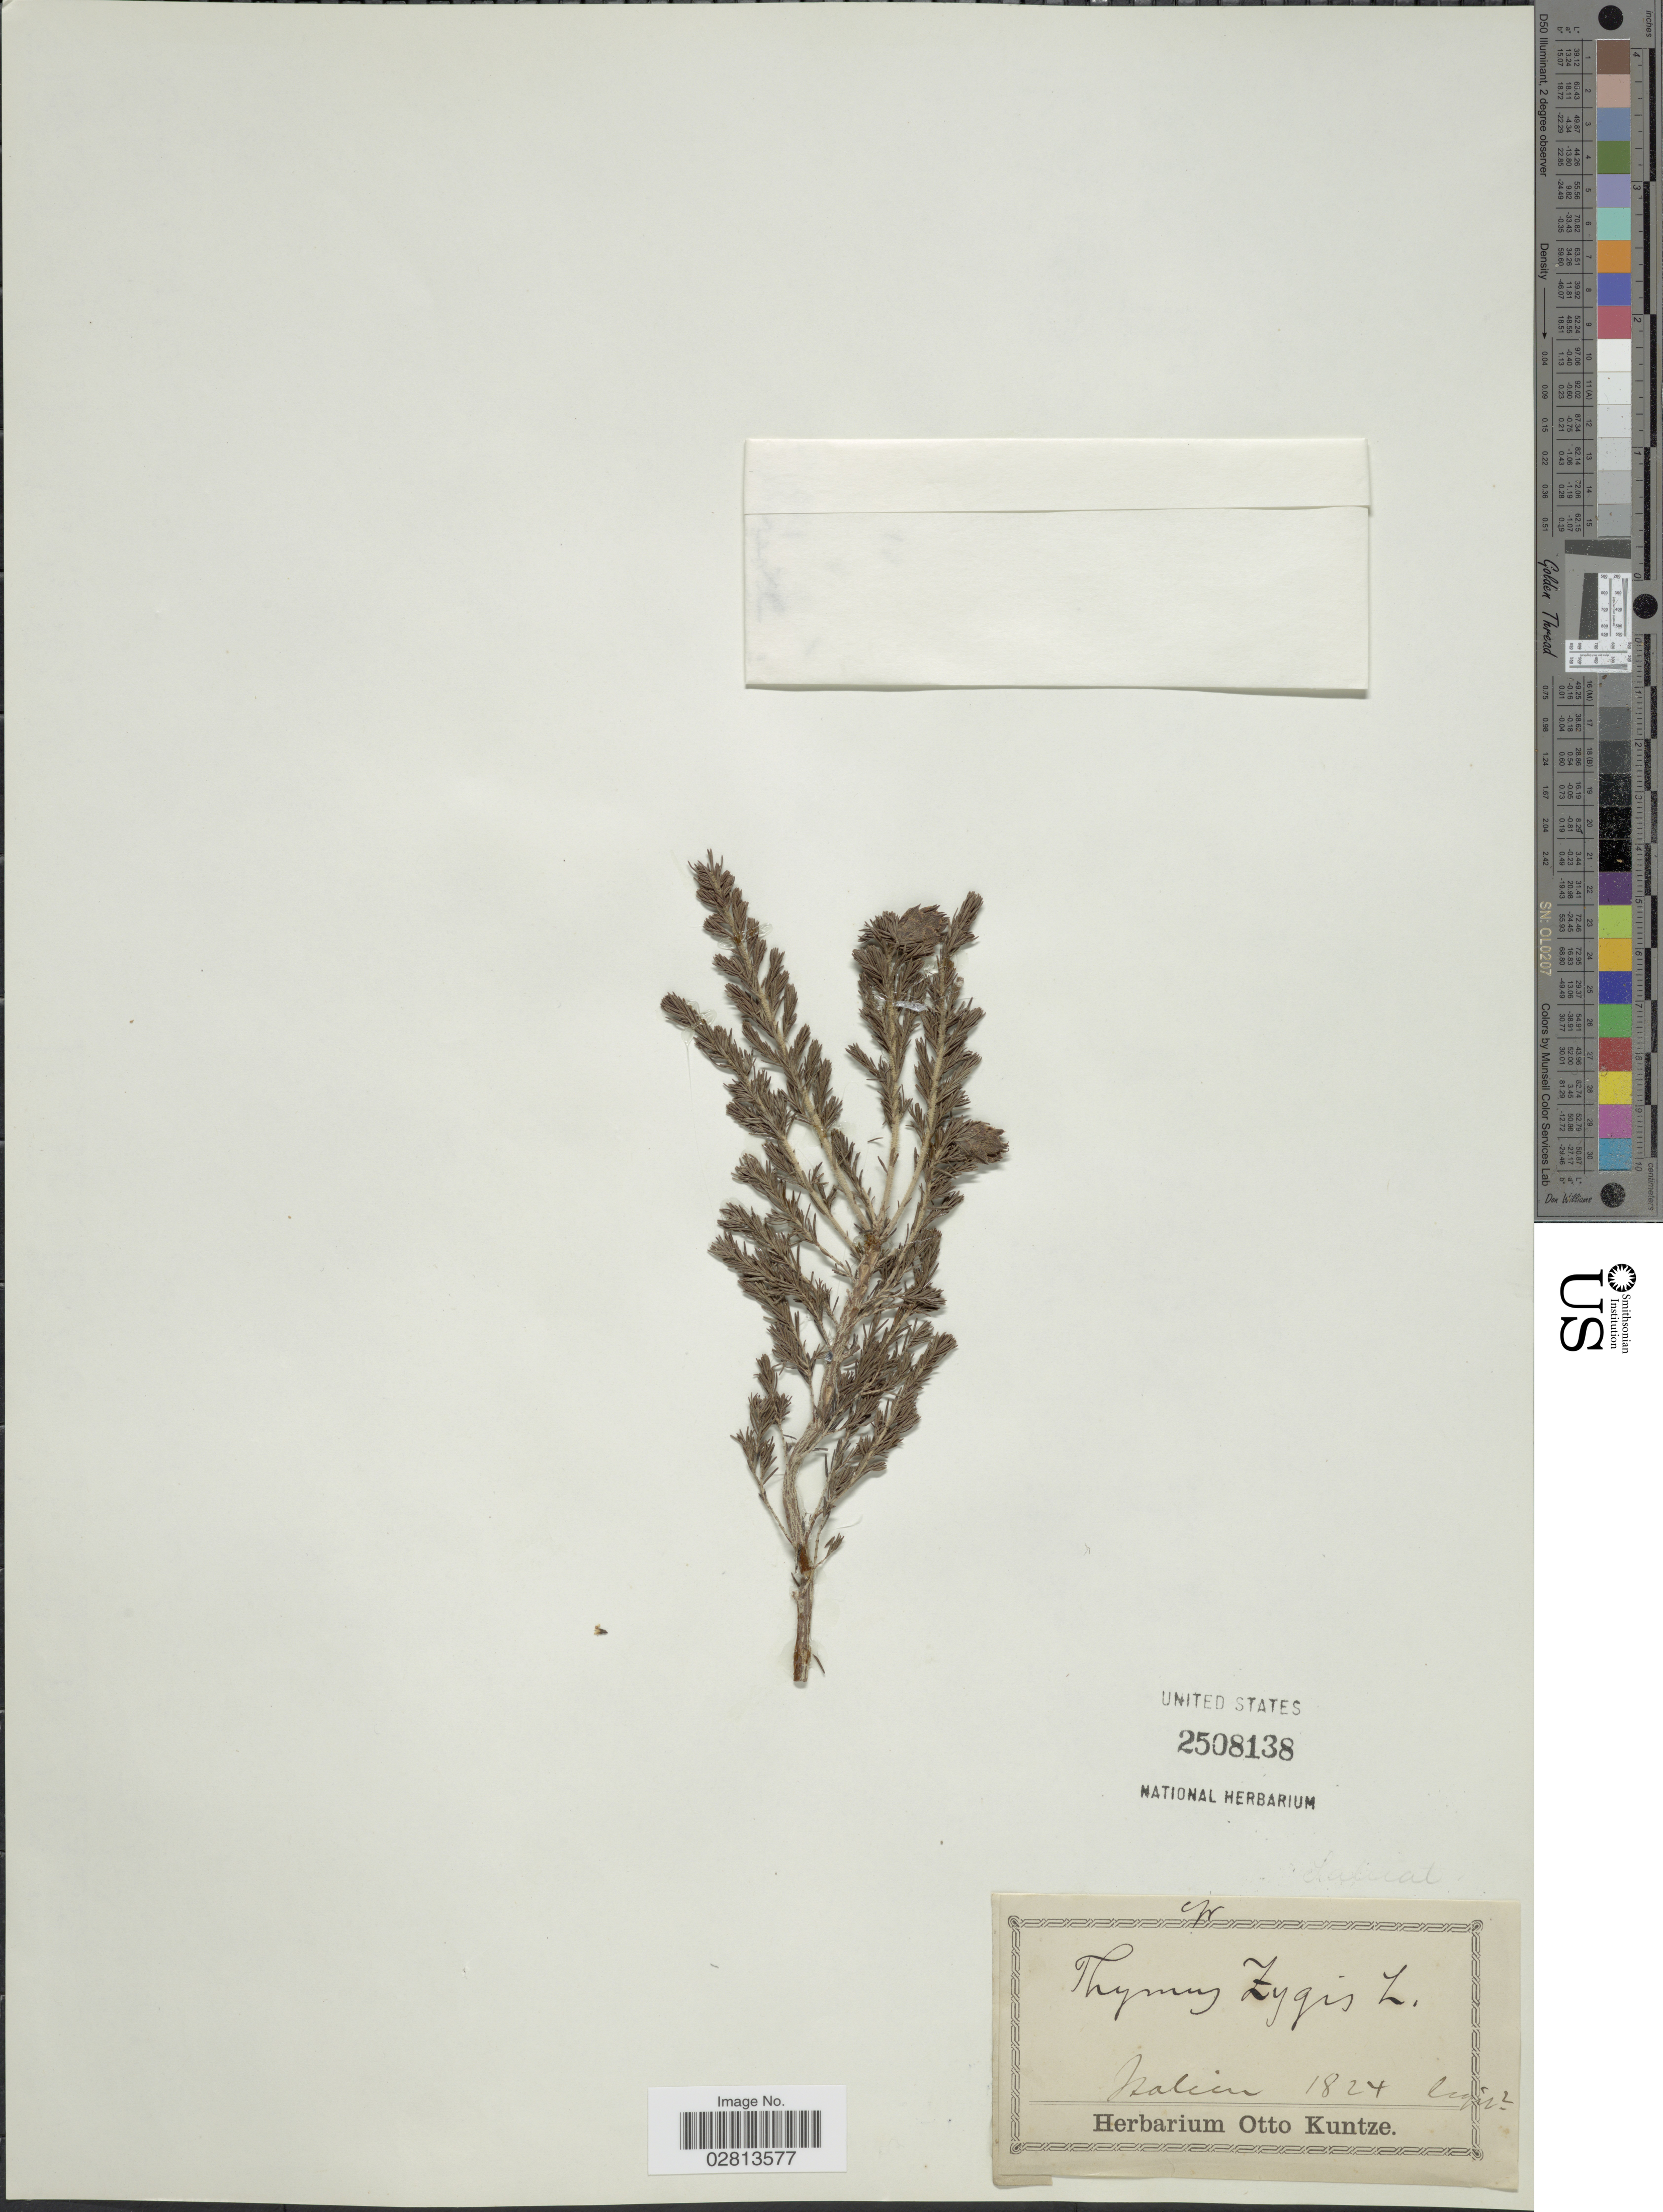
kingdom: Plantae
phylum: Tracheophyta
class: Magnoliopsida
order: Lamiales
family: Lamiaceae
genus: Thymus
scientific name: Thymus zygis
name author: L.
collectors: ex herb. Otto Kuntze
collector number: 1824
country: Italy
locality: Italien.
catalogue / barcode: US 2508138